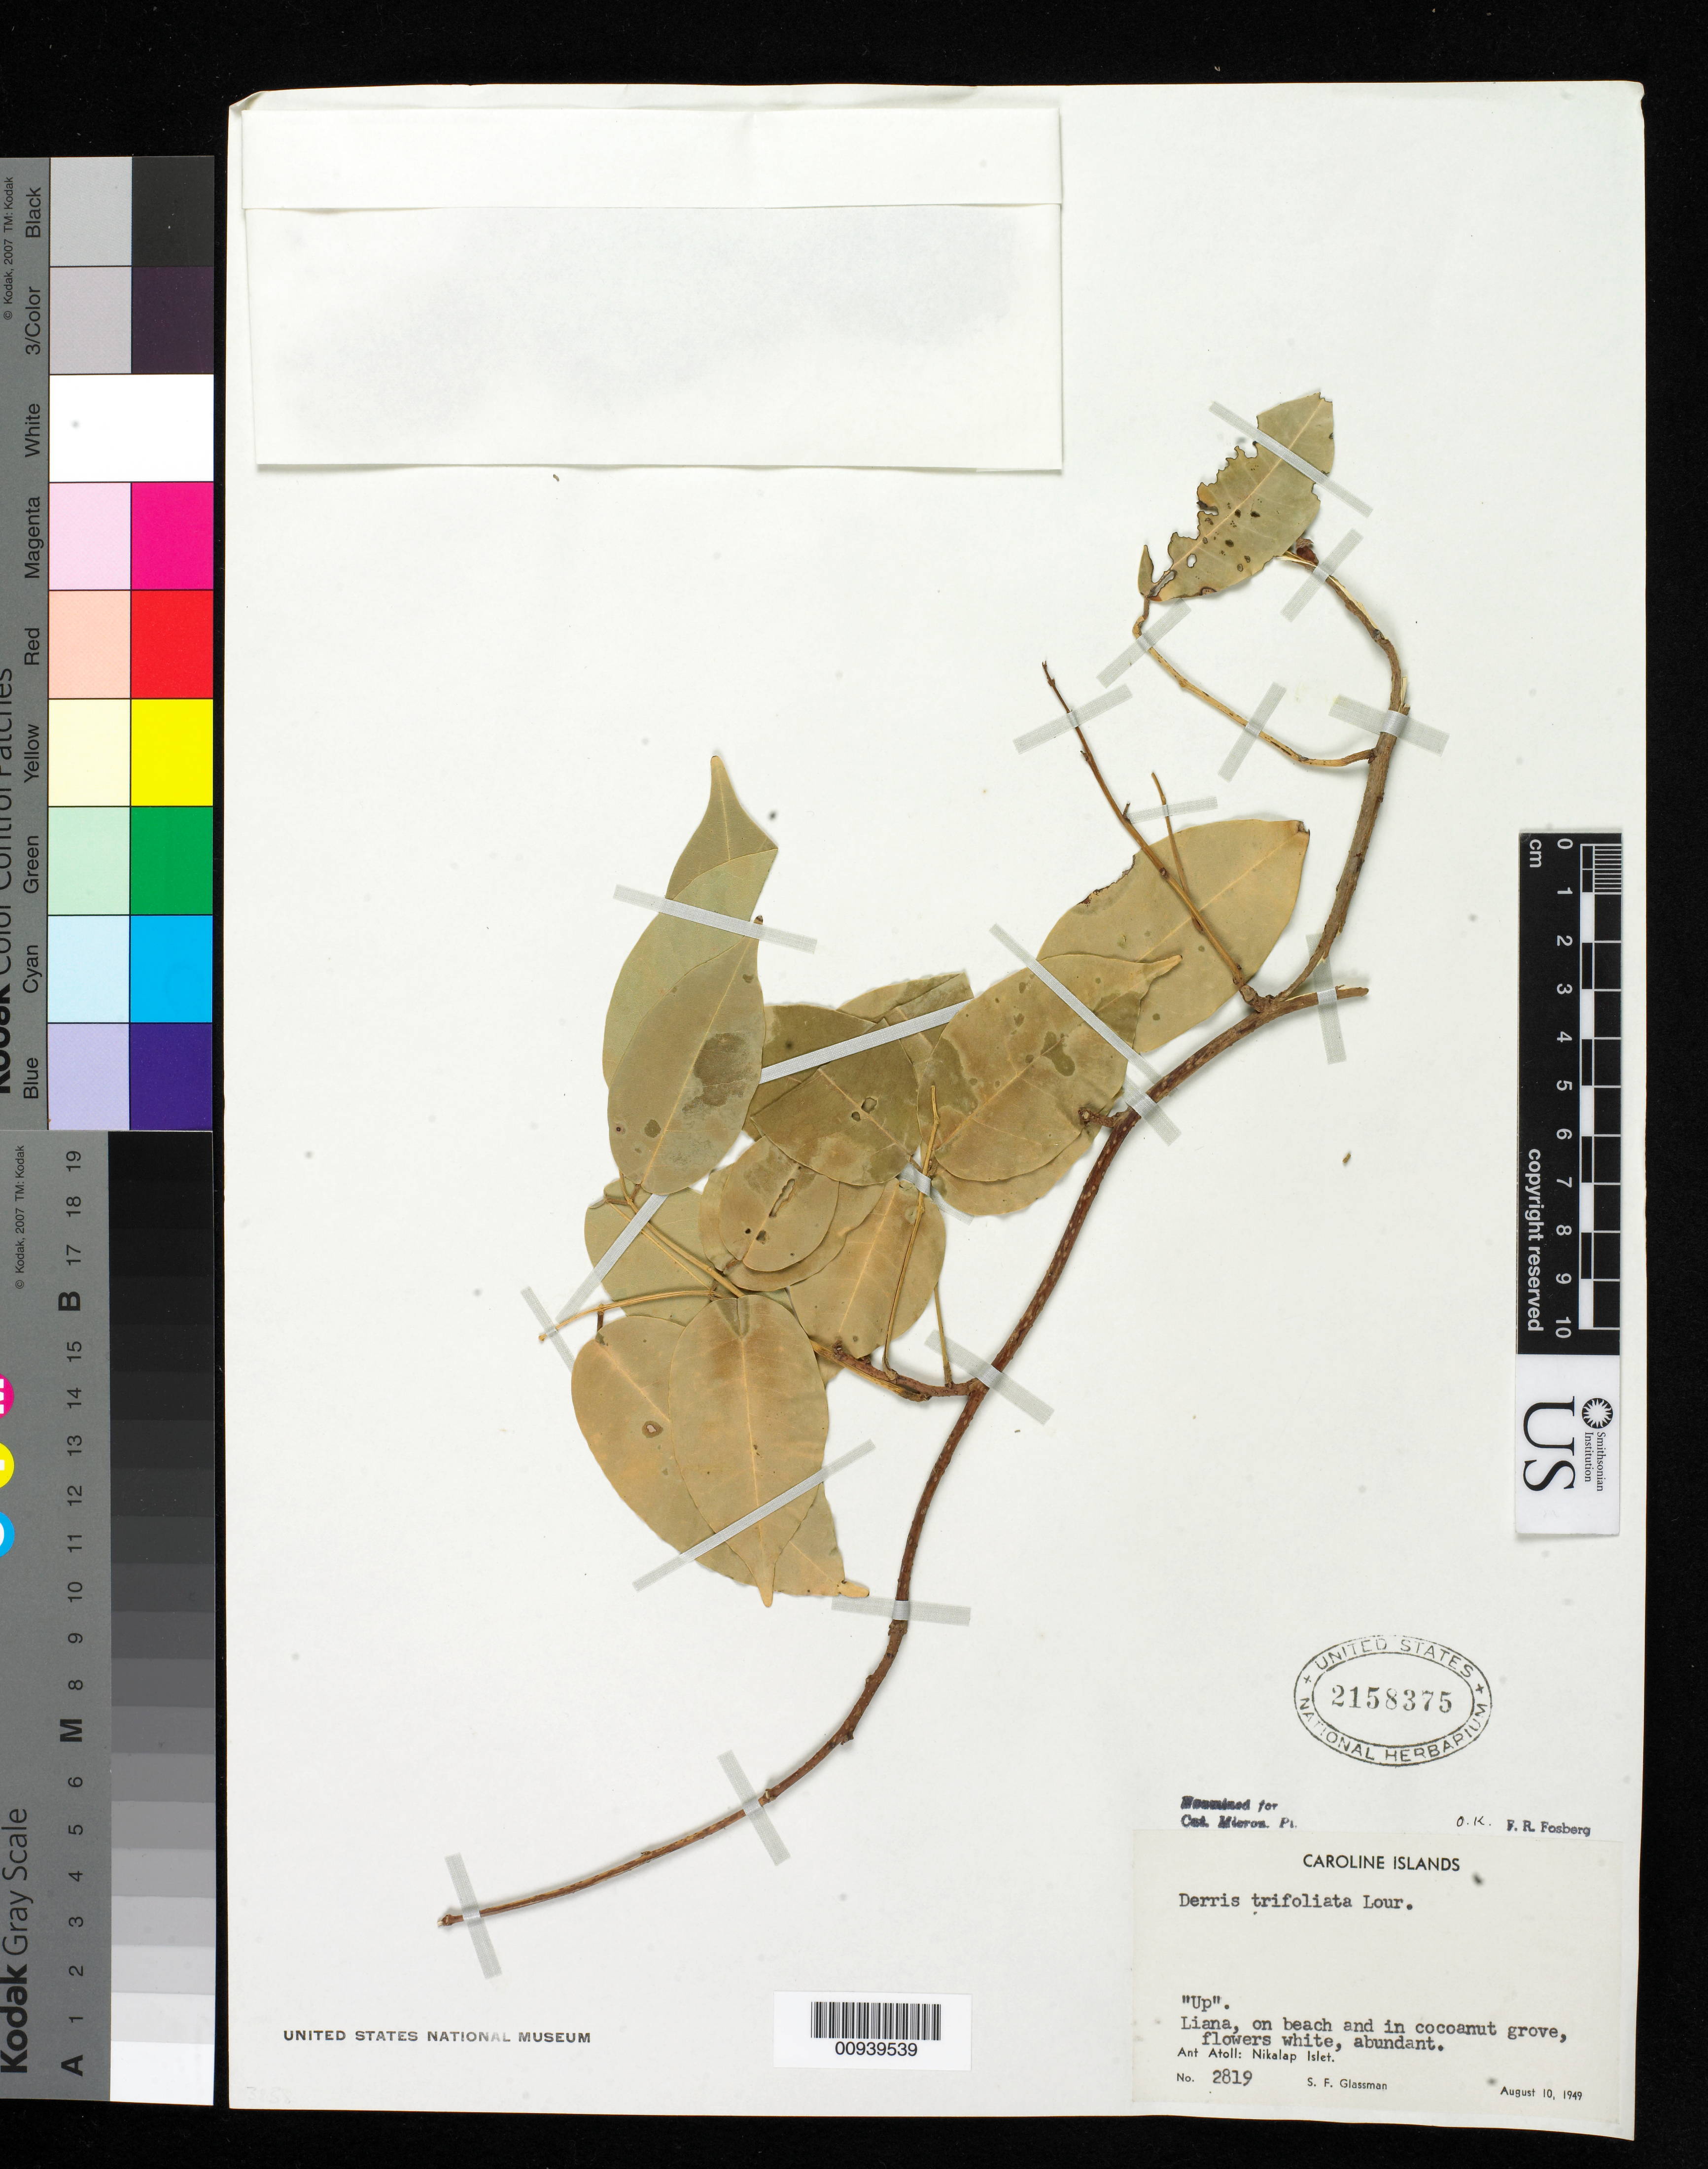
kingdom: Plantae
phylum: Tracheophyta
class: Magnoliopsida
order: Fabales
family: Fabaceae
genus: Derris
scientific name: Derris trifoliata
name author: Lour.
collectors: S. F. Glassman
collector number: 2819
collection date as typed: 10 Aug 1949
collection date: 1949-08-10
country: Micronesia, Federated States of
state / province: Pohnpei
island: Ant Atoll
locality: Nikalap Islet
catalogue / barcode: US 2158375